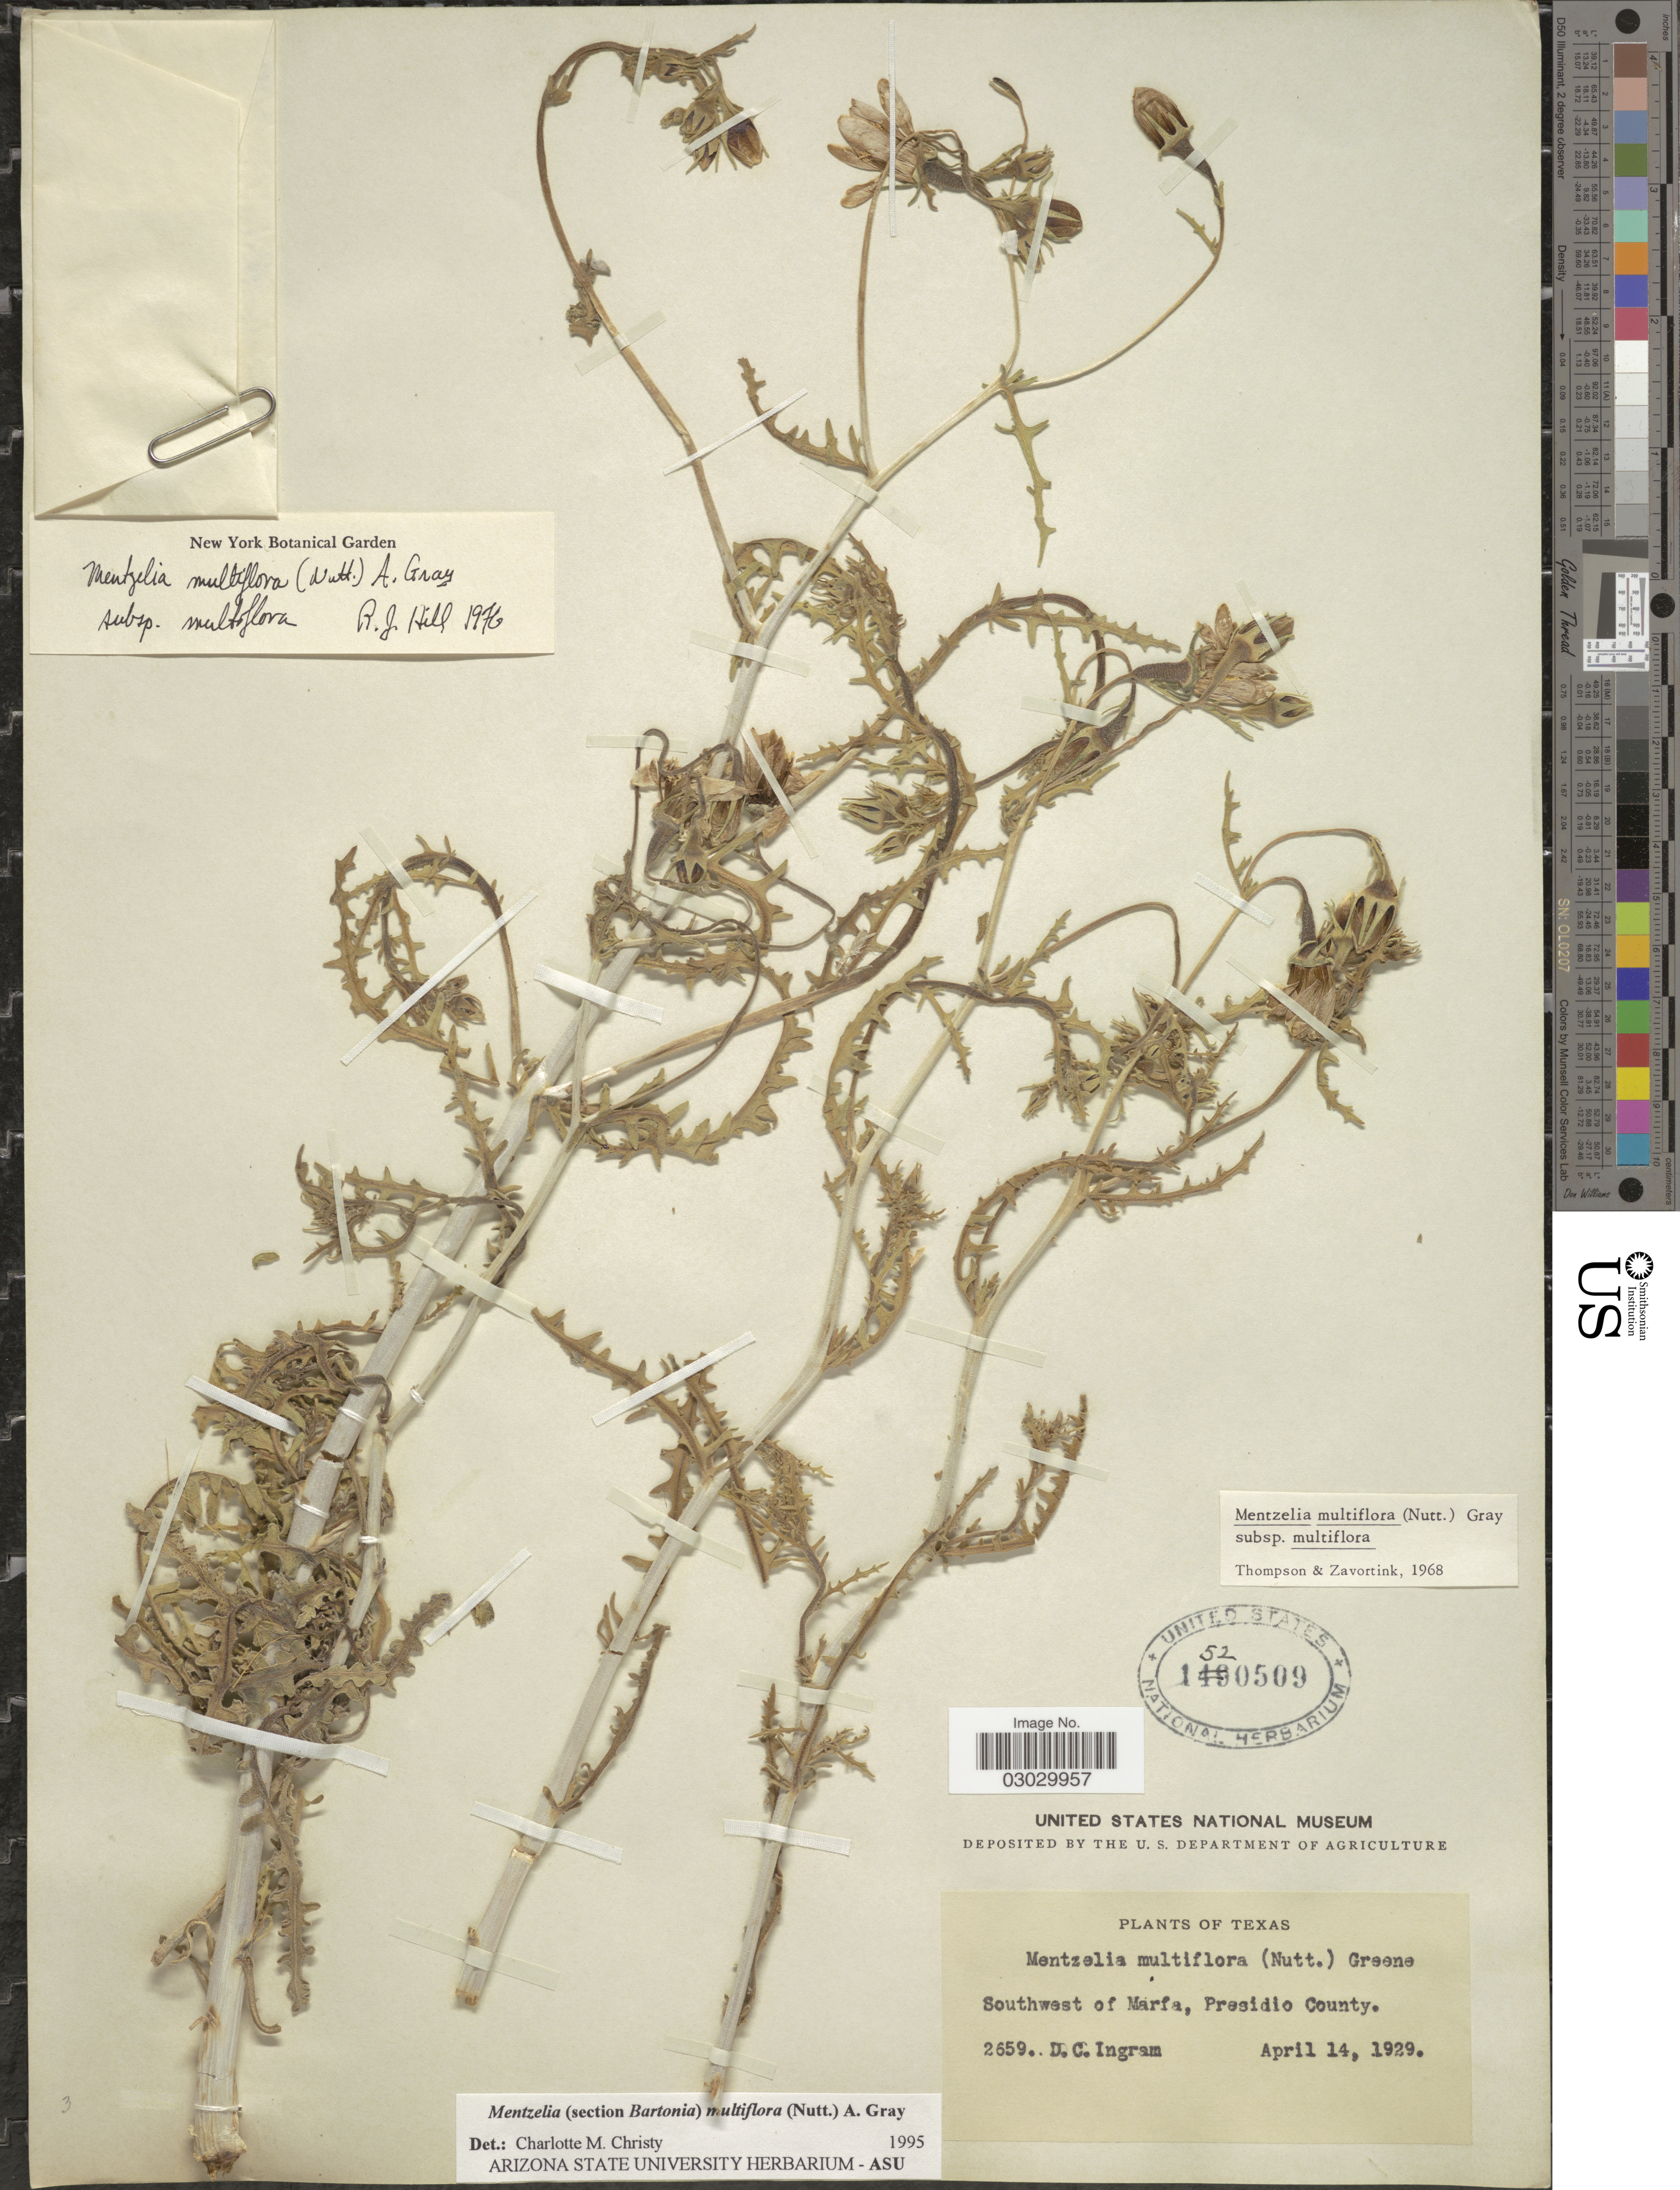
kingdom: Plantae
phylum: Tracheophyta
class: Magnoliopsida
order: Cornales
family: Loasaceae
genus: Mentzelia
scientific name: Mentzelia multiflora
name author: (Nutt.) A. Gray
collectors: D. C. Ingram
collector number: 2659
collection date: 1929-04-14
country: United States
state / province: Texas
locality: Southwest of María, Presidio County.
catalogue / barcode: US 1520509